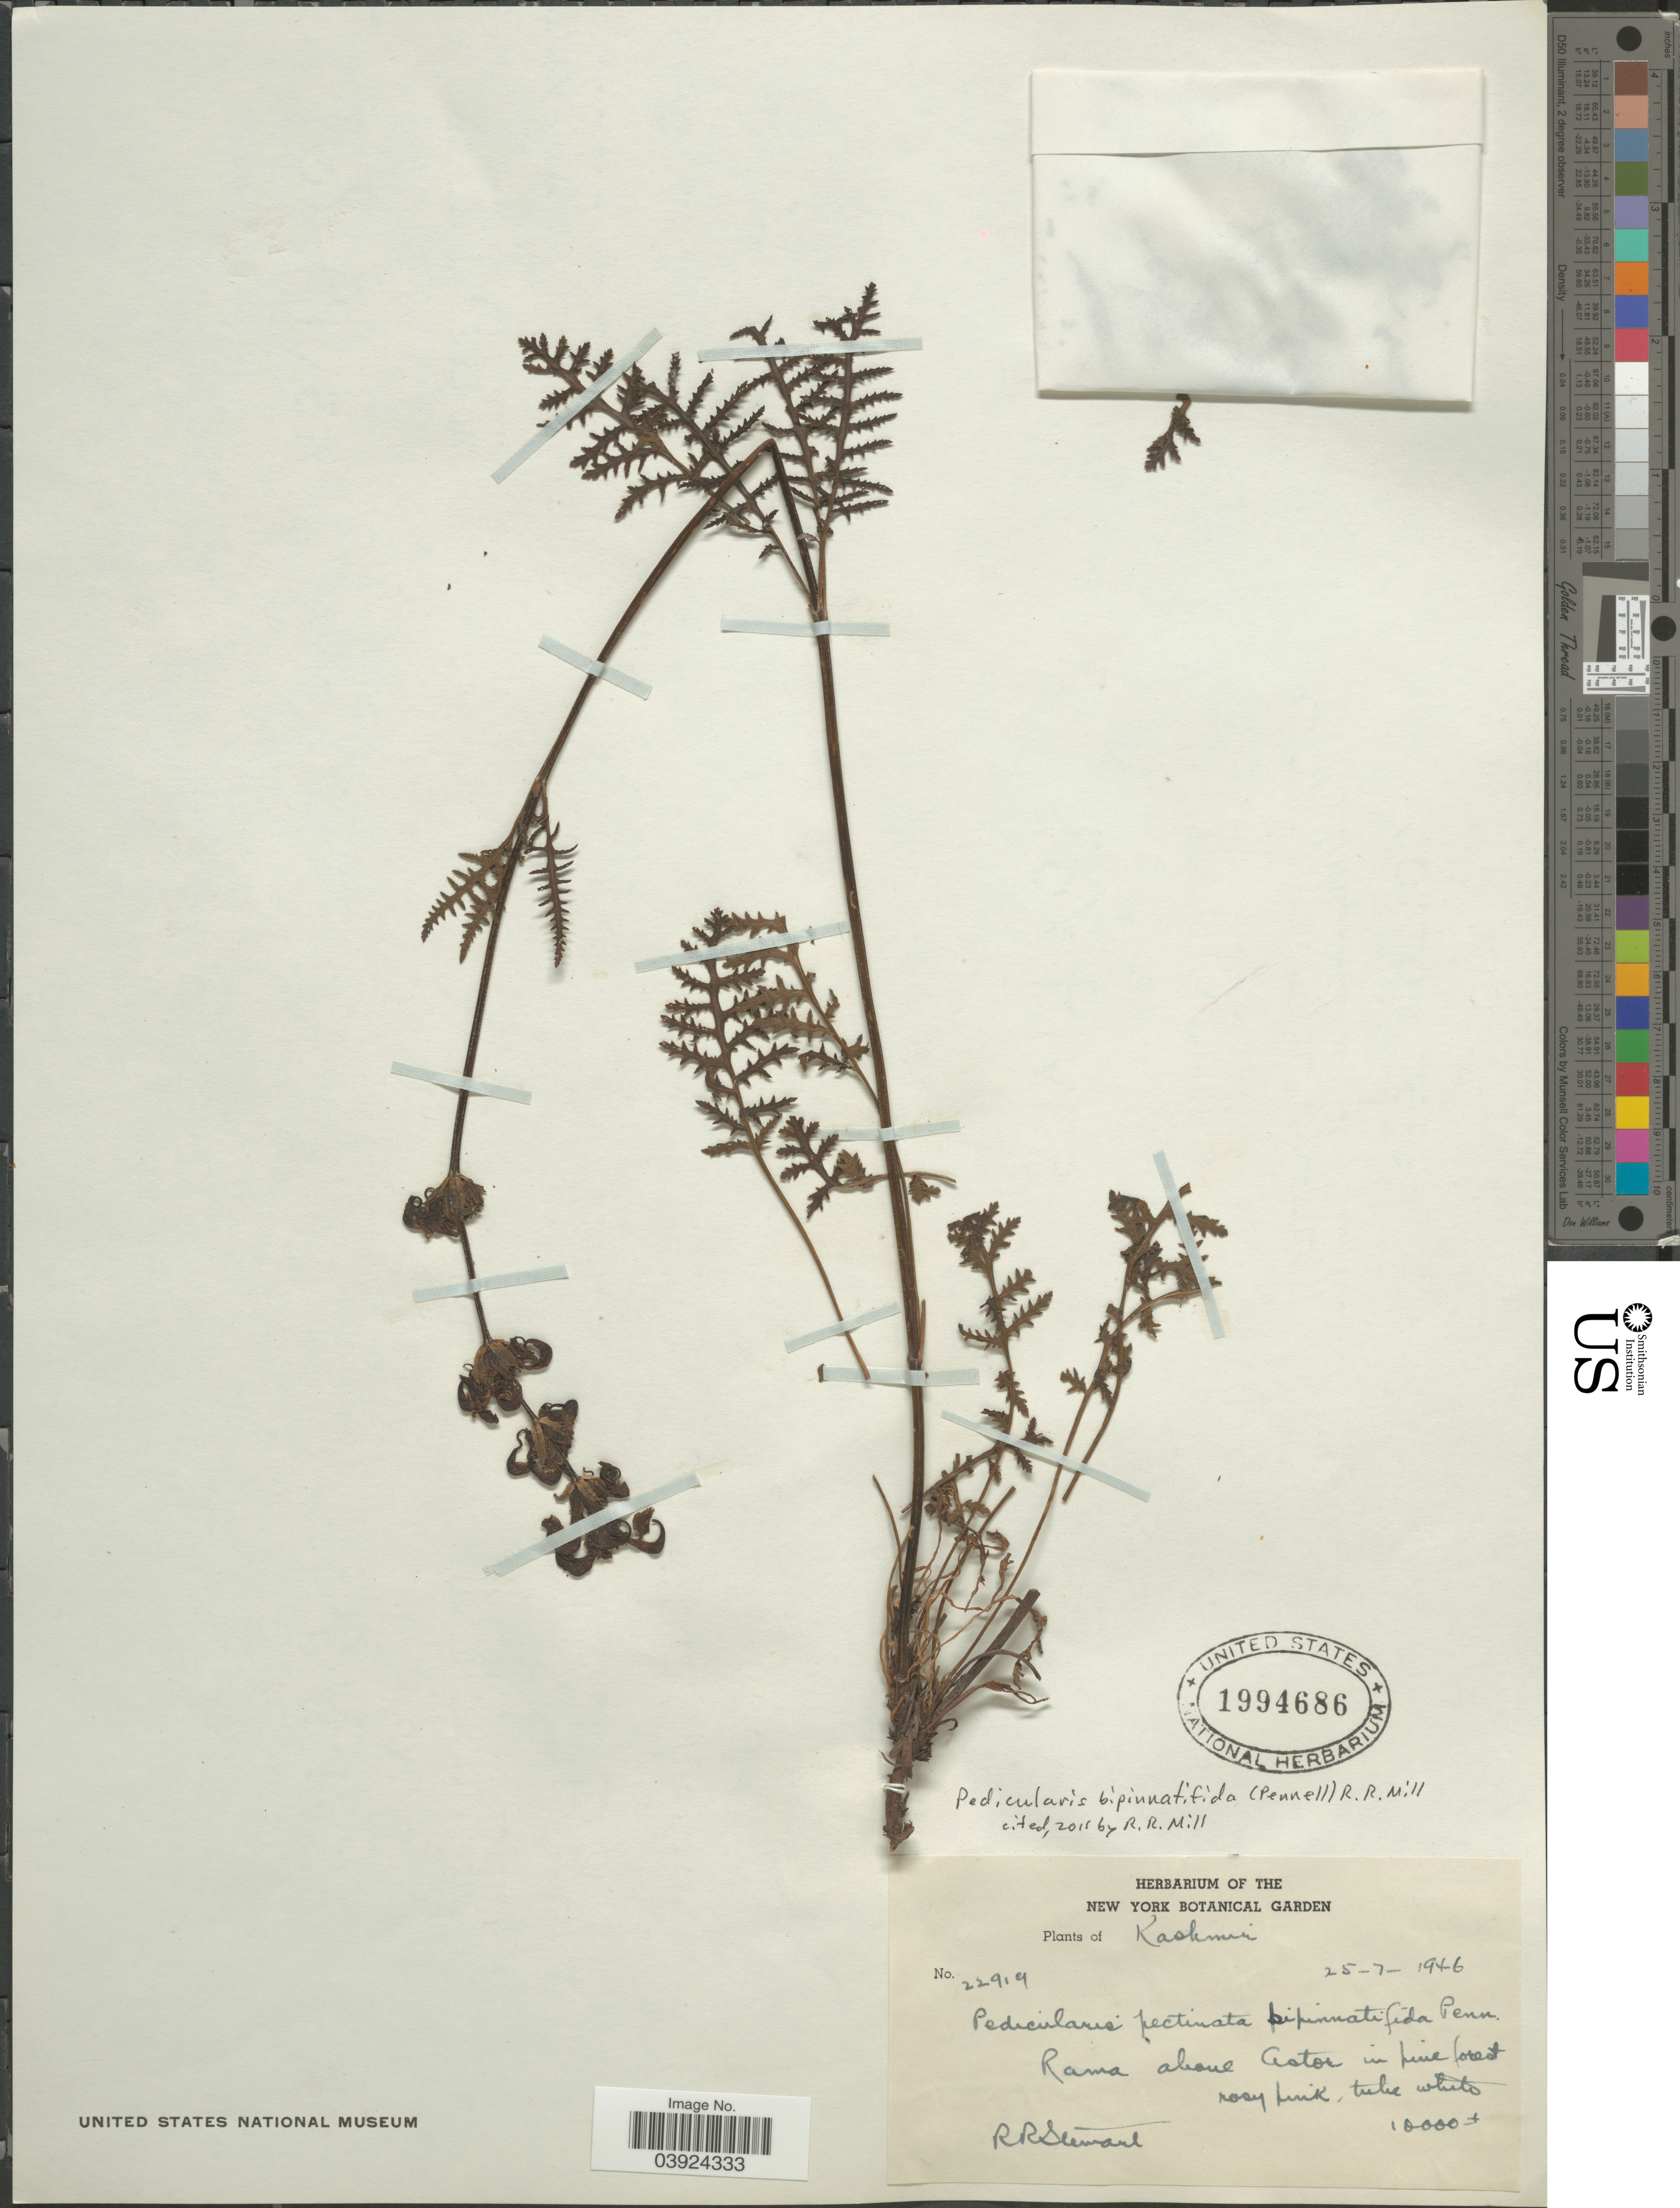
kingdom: Plantae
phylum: Tracheophyta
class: Magnoliopsida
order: Lamiales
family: Orobanchaceae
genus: Pedicularis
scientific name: Pedicularis bipinnatifida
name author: (Pennell) R.R. Mill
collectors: R. Stewart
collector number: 22919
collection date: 1946-07-25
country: India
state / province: Jammu and Kashmir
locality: Kashmir. Rama above Astor.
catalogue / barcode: US 1994686